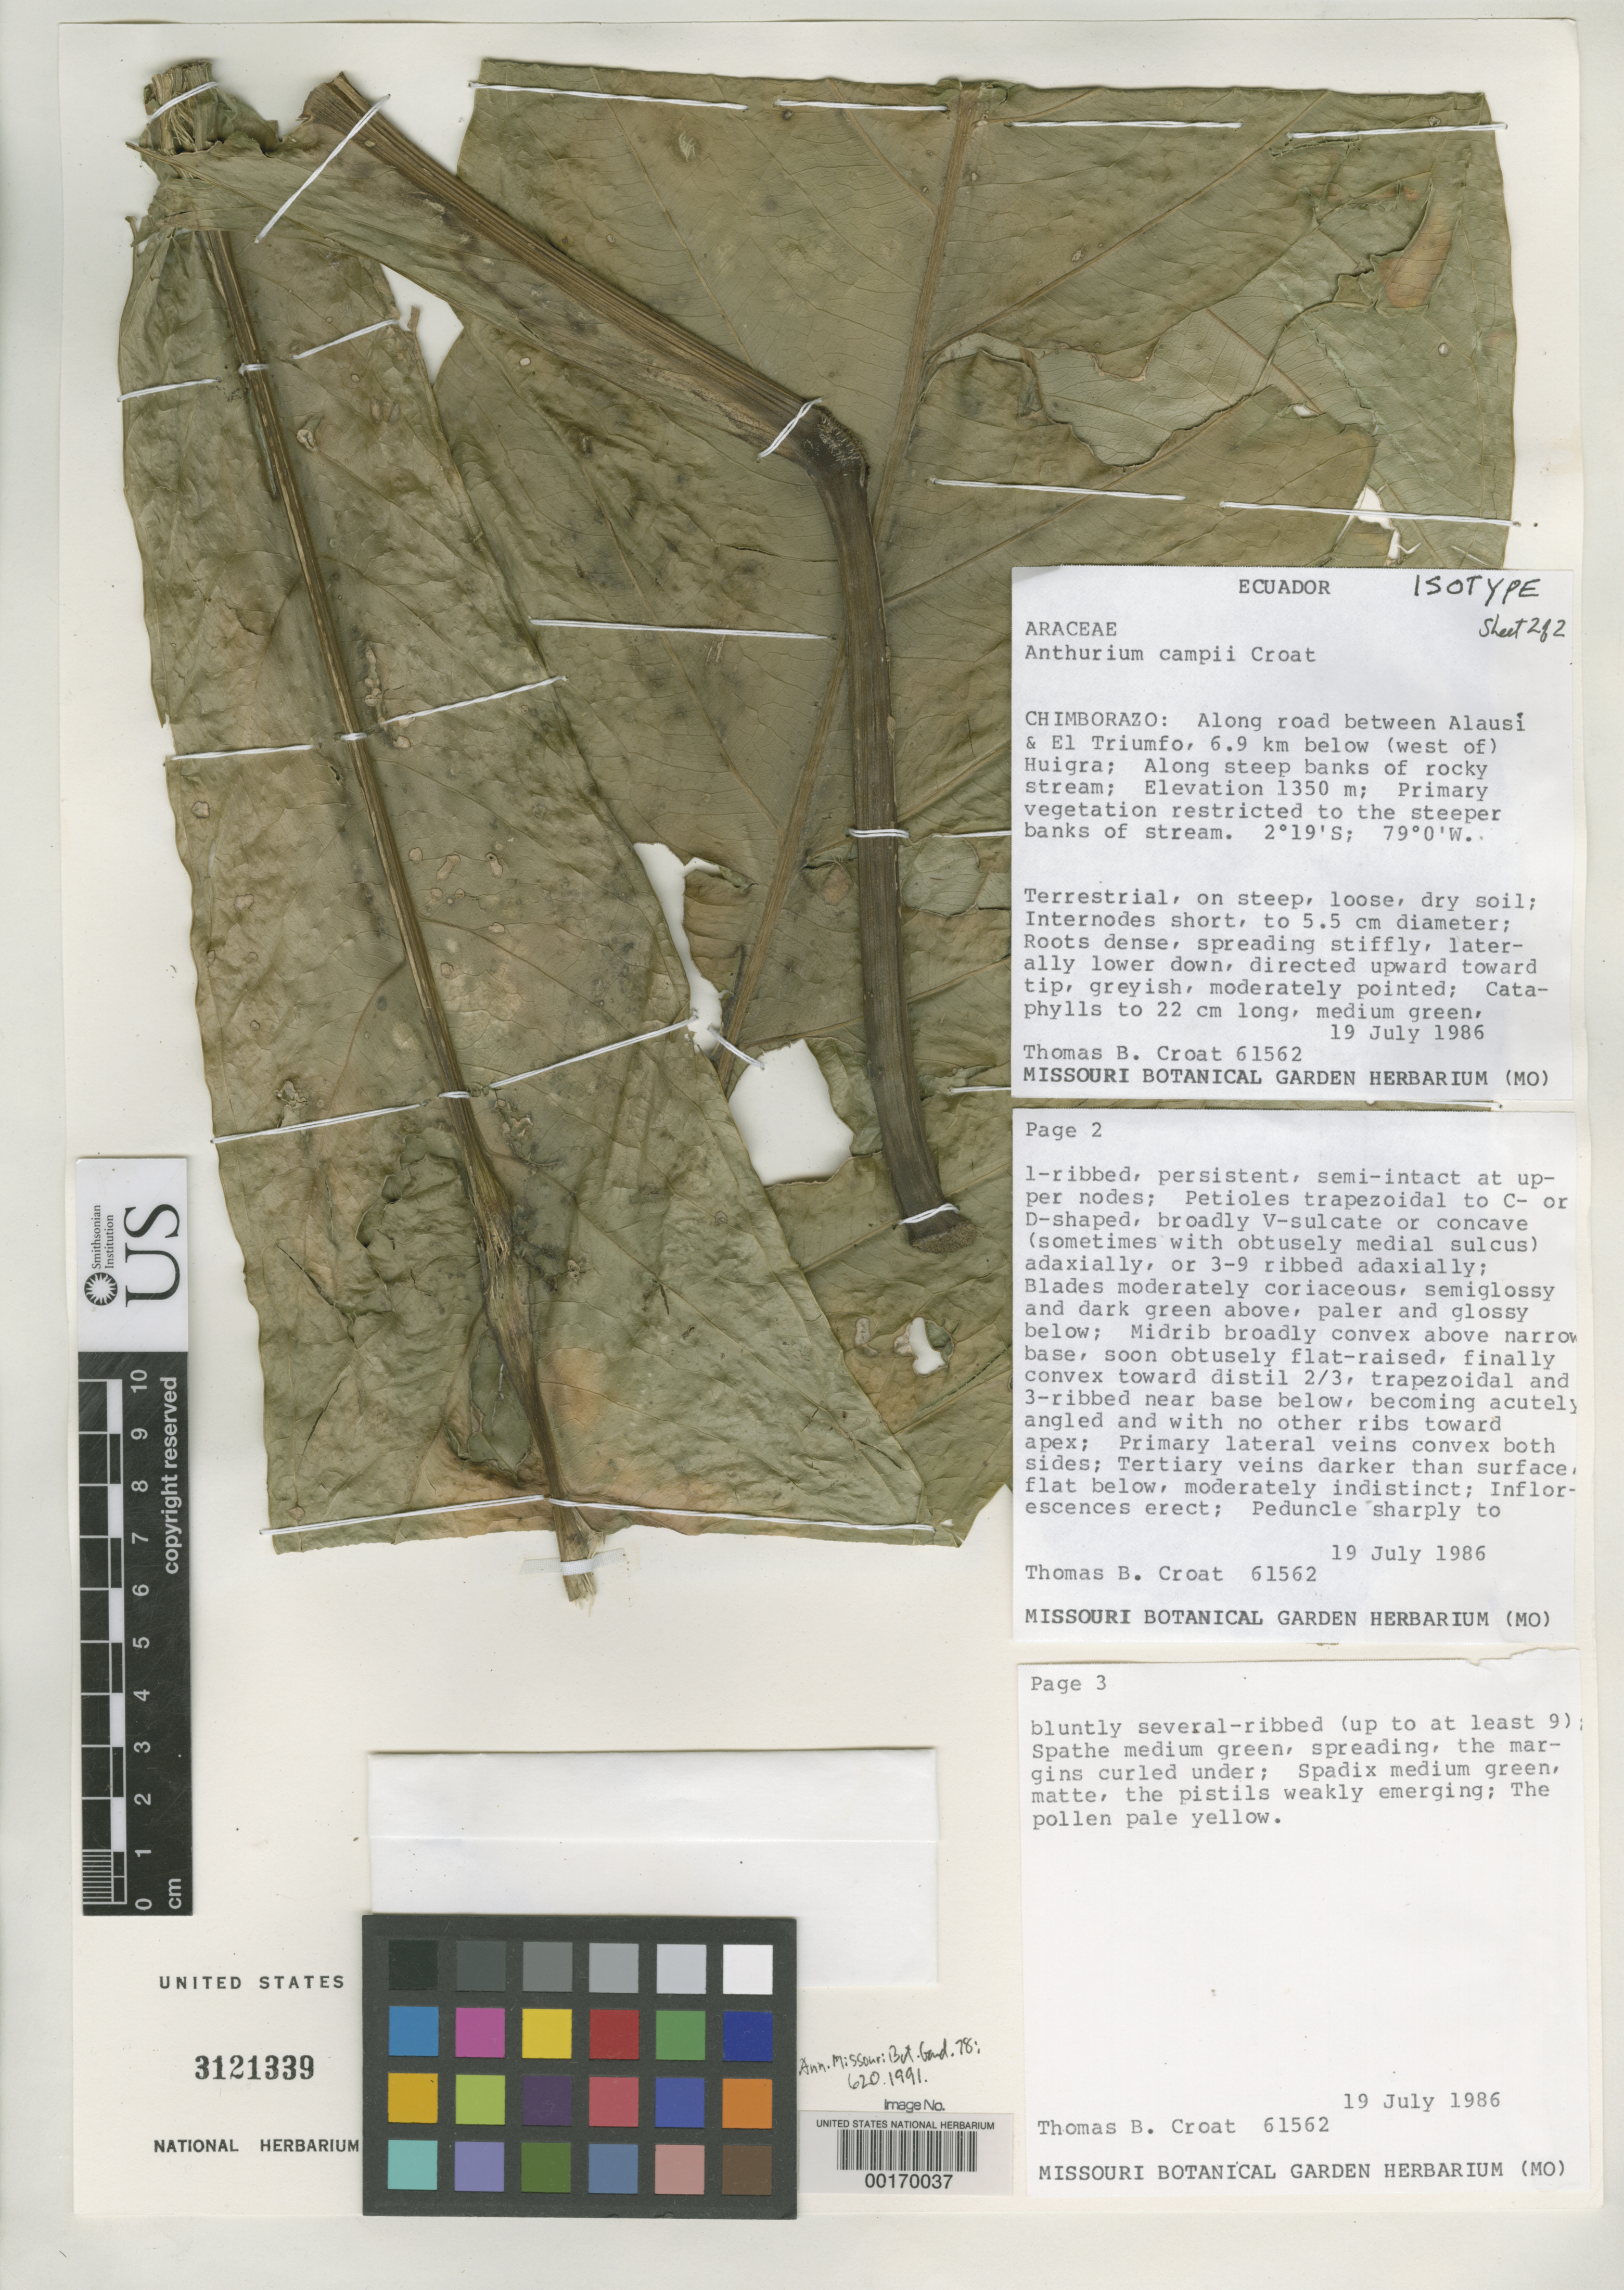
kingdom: Plantae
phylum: Tracheophyta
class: Liliopsida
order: Alismatales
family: Araceae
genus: Anthurium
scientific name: Anthurium campii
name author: Croat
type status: Isotype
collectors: T. B. Croat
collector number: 61562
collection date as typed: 19 Jul 1986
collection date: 1986-07-19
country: Ecuador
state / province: Chimborazo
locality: Along road between Alausi and El Triumfo, 6.9km below ( W of ) Huigra.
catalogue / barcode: US 3121339